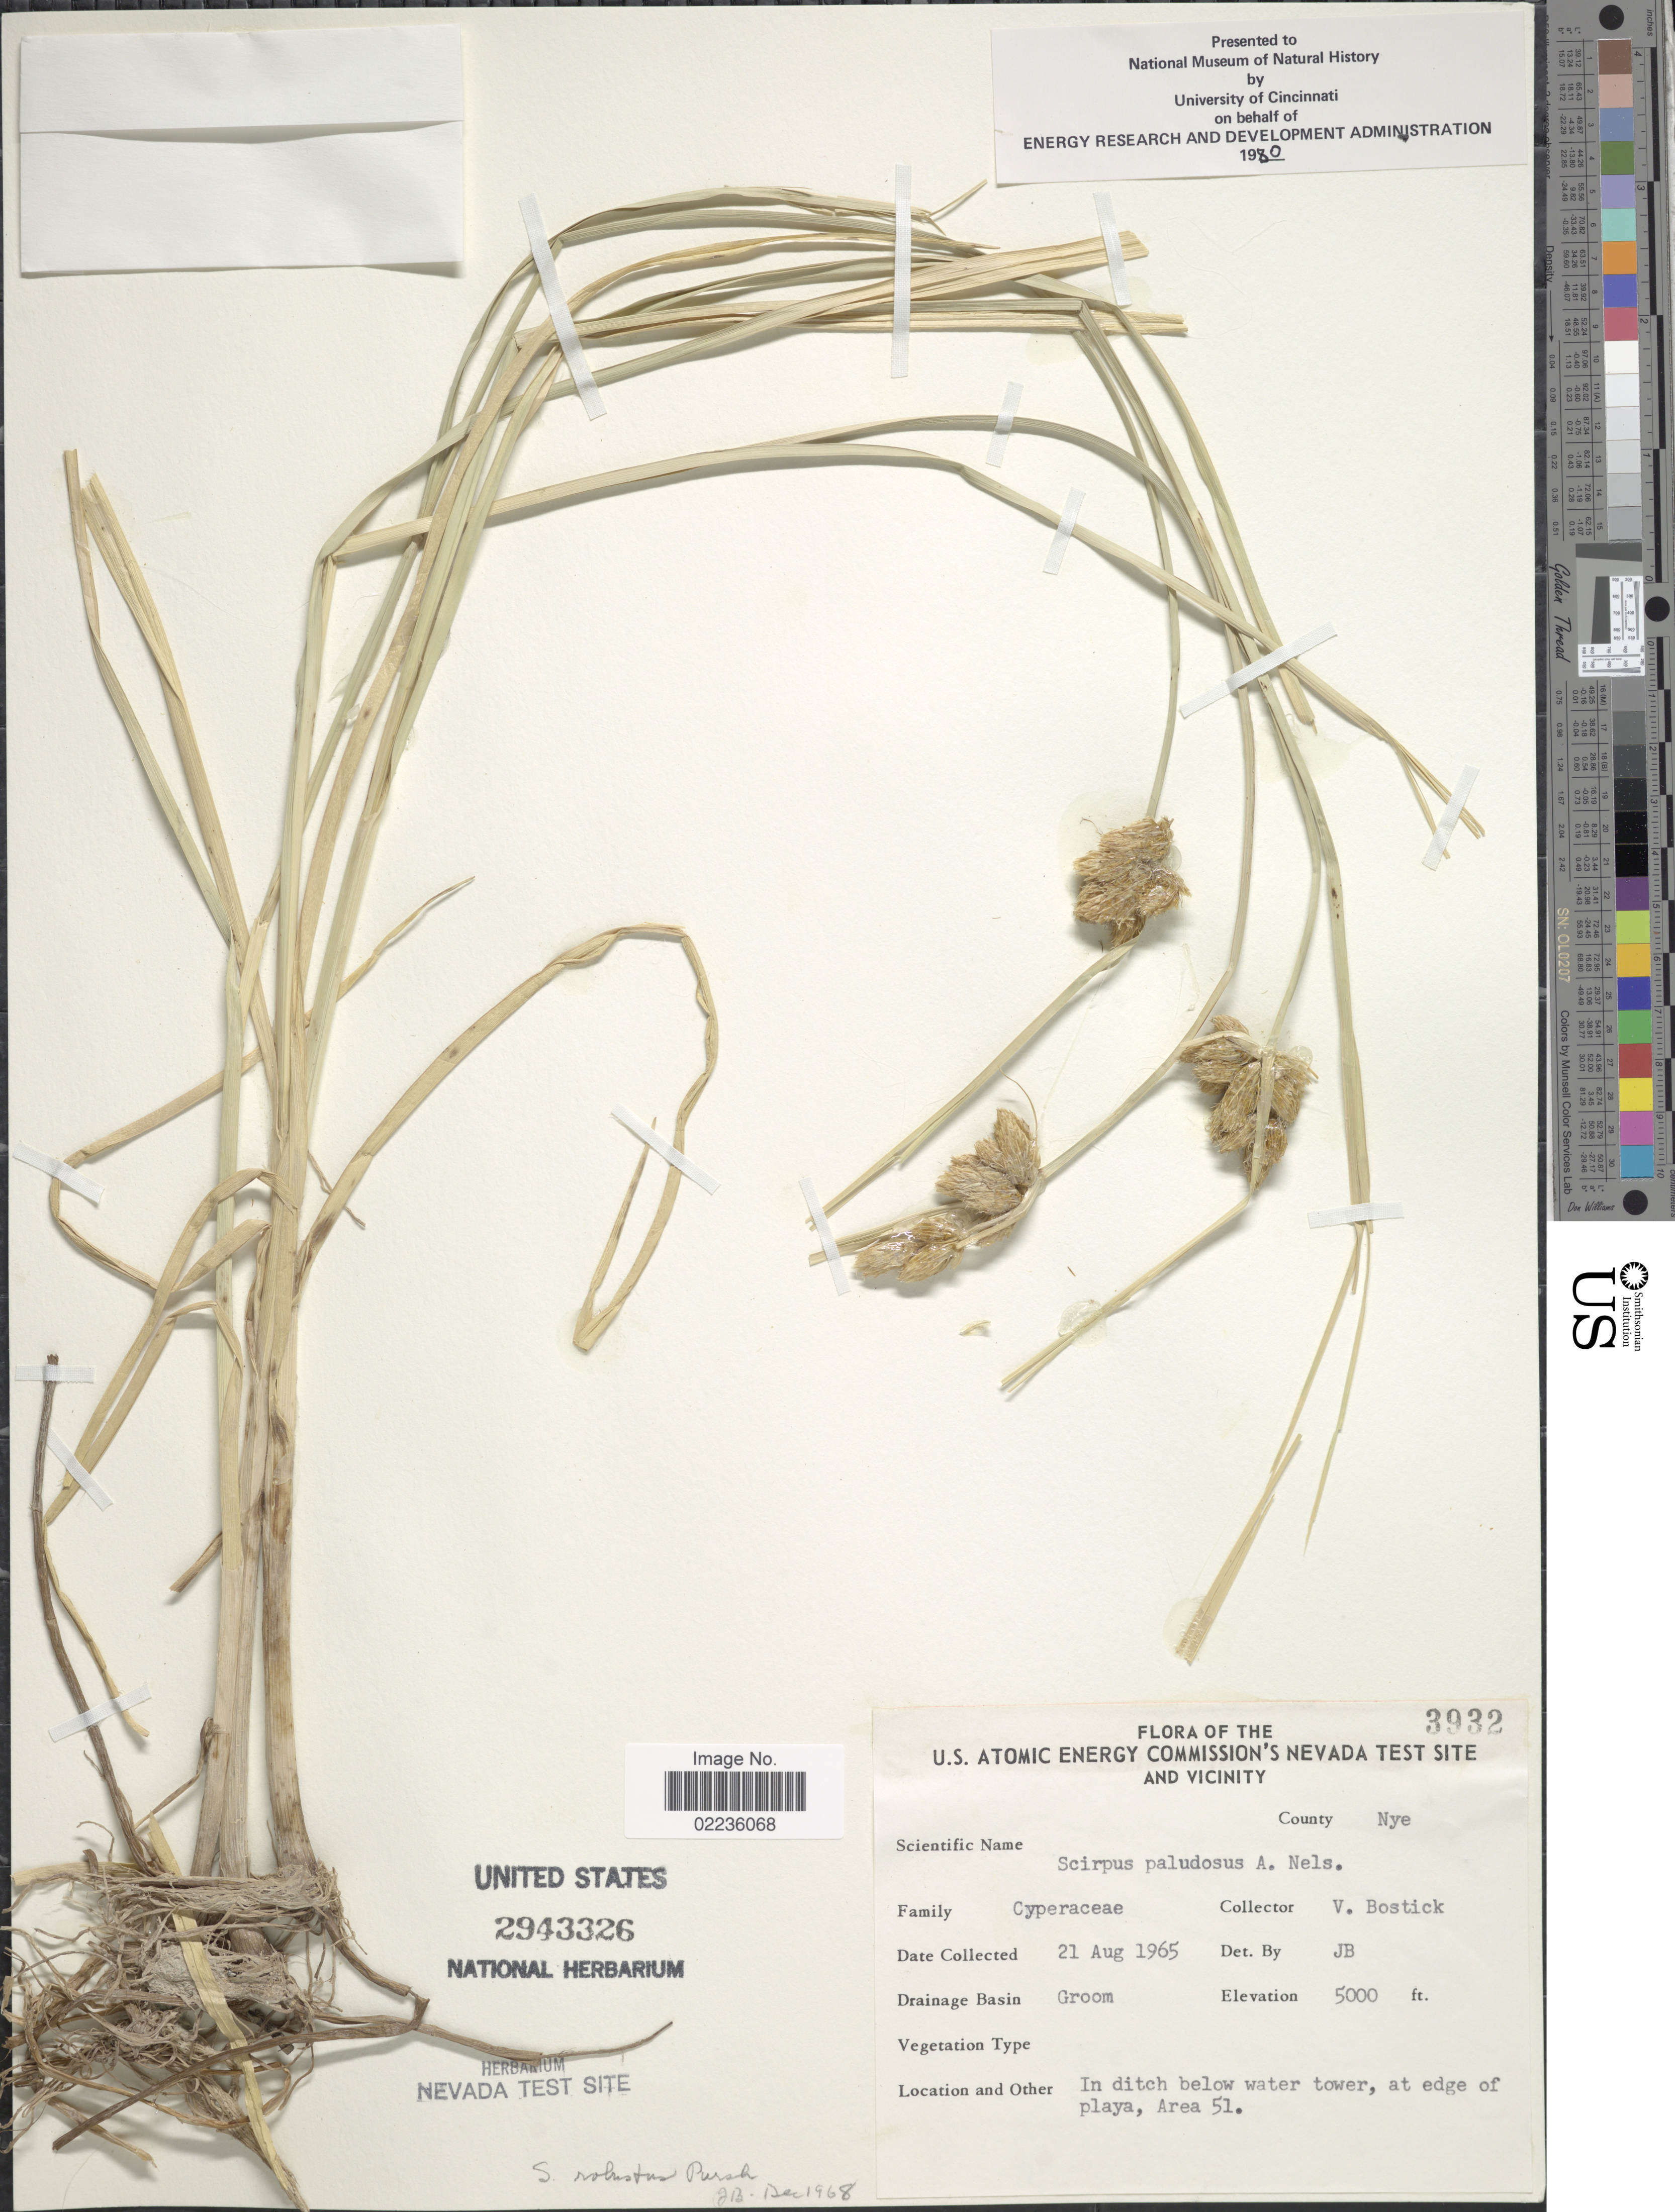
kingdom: Plantae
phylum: Tracheophyta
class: Liliopsida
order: Poales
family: Cyperaceae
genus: Bolboschoenus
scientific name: Bolboschoenus maritimus subsp. paludosus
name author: (A. Nelson) T. Koyama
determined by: Strong, M. T., (US), Smithsonian Institution - National Museum of Natural History (UNITED STATES)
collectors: V. Bostick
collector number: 3932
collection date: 1965-08-21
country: United States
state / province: Nevada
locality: U.S. Atomic Energy Commision's Nevada Test Site and vicinity. County Nye. Drainage Basin Groom. In ditch below water tower, at edge of playa, Area 51.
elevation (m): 1524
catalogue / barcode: US 2943326